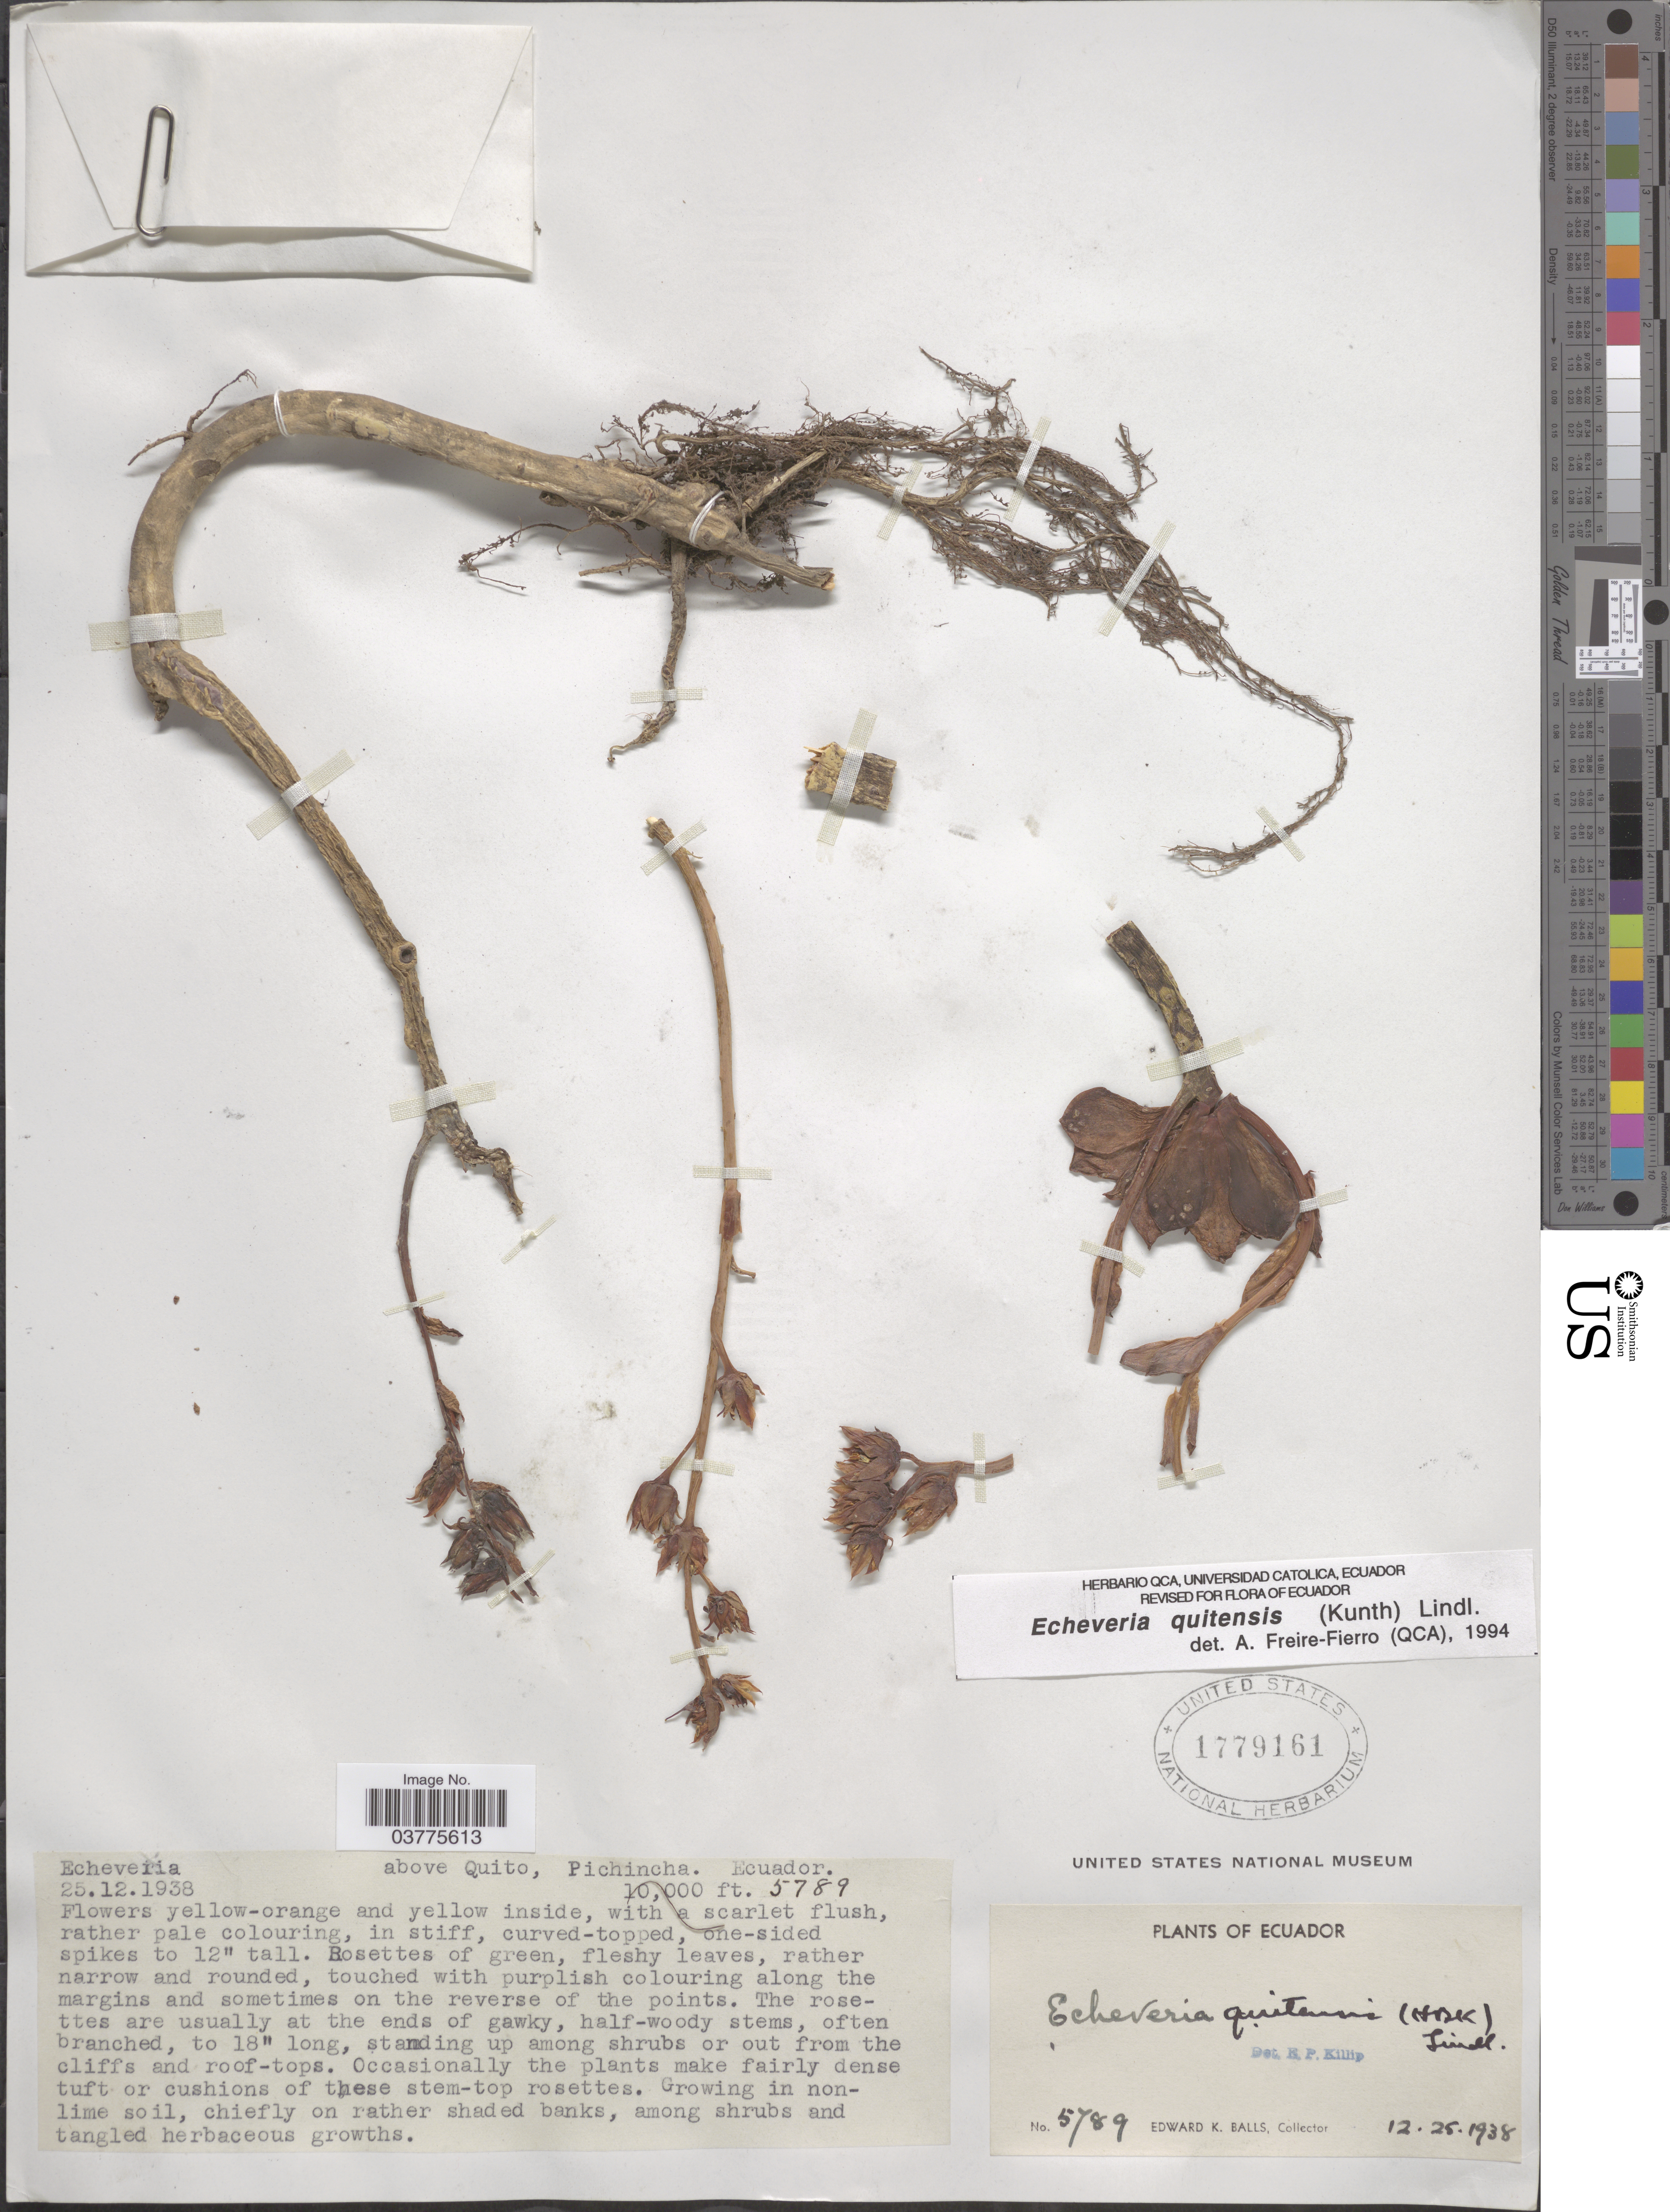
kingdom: Plantae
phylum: Tracheophyta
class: Magnoliopsida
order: Saxifragales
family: Crassulaceae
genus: Echeveria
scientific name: Echeveria quitensis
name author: (Kunth) Lindl.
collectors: E. K. Balls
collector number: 5789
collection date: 1938-12-25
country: Ecuador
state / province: Pichincha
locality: Above Quito.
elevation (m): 3048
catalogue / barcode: US 1779161